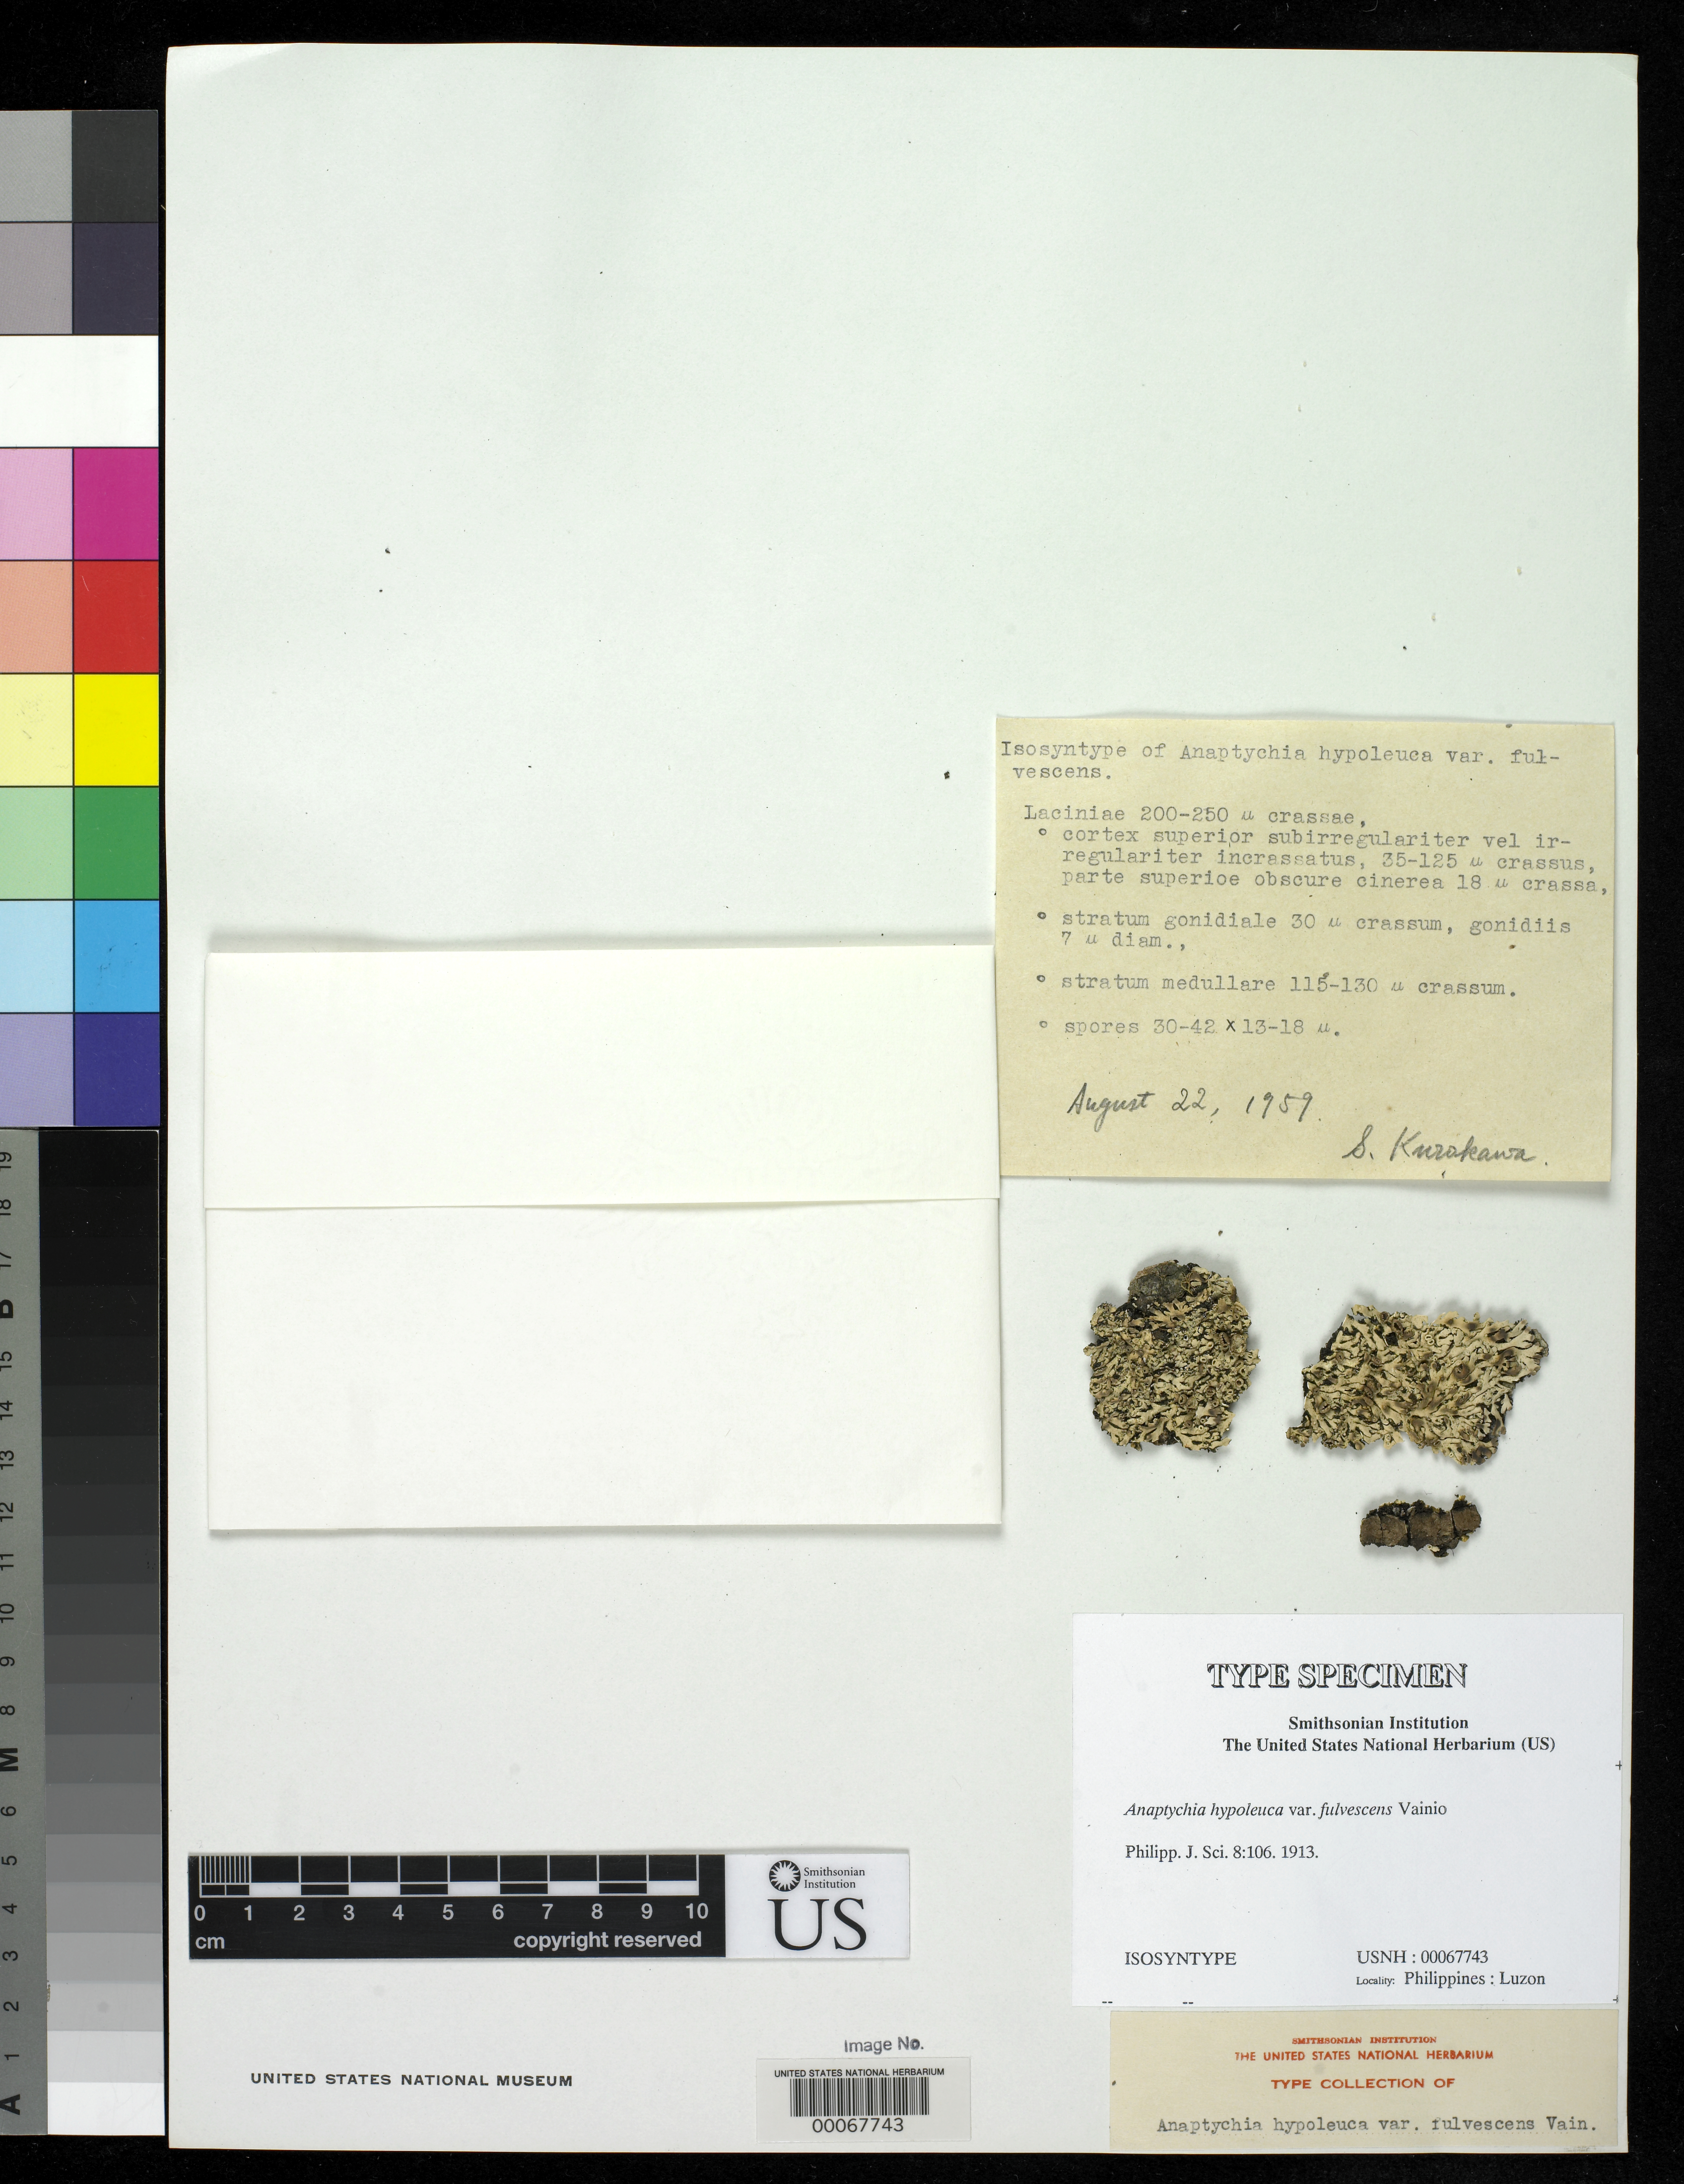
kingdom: Fungi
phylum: Ascomycota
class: Lecanoromycetes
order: Caliciales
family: Physciaceae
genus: Anaptychia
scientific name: Anaptychia hypoleuca var. fulvescens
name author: Vain.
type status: Isosyntype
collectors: E. D. Merrill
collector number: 7935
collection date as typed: May 1911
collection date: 1911-05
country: Philippines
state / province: Cordillera (Administrative Region)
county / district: Benguet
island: Luzon